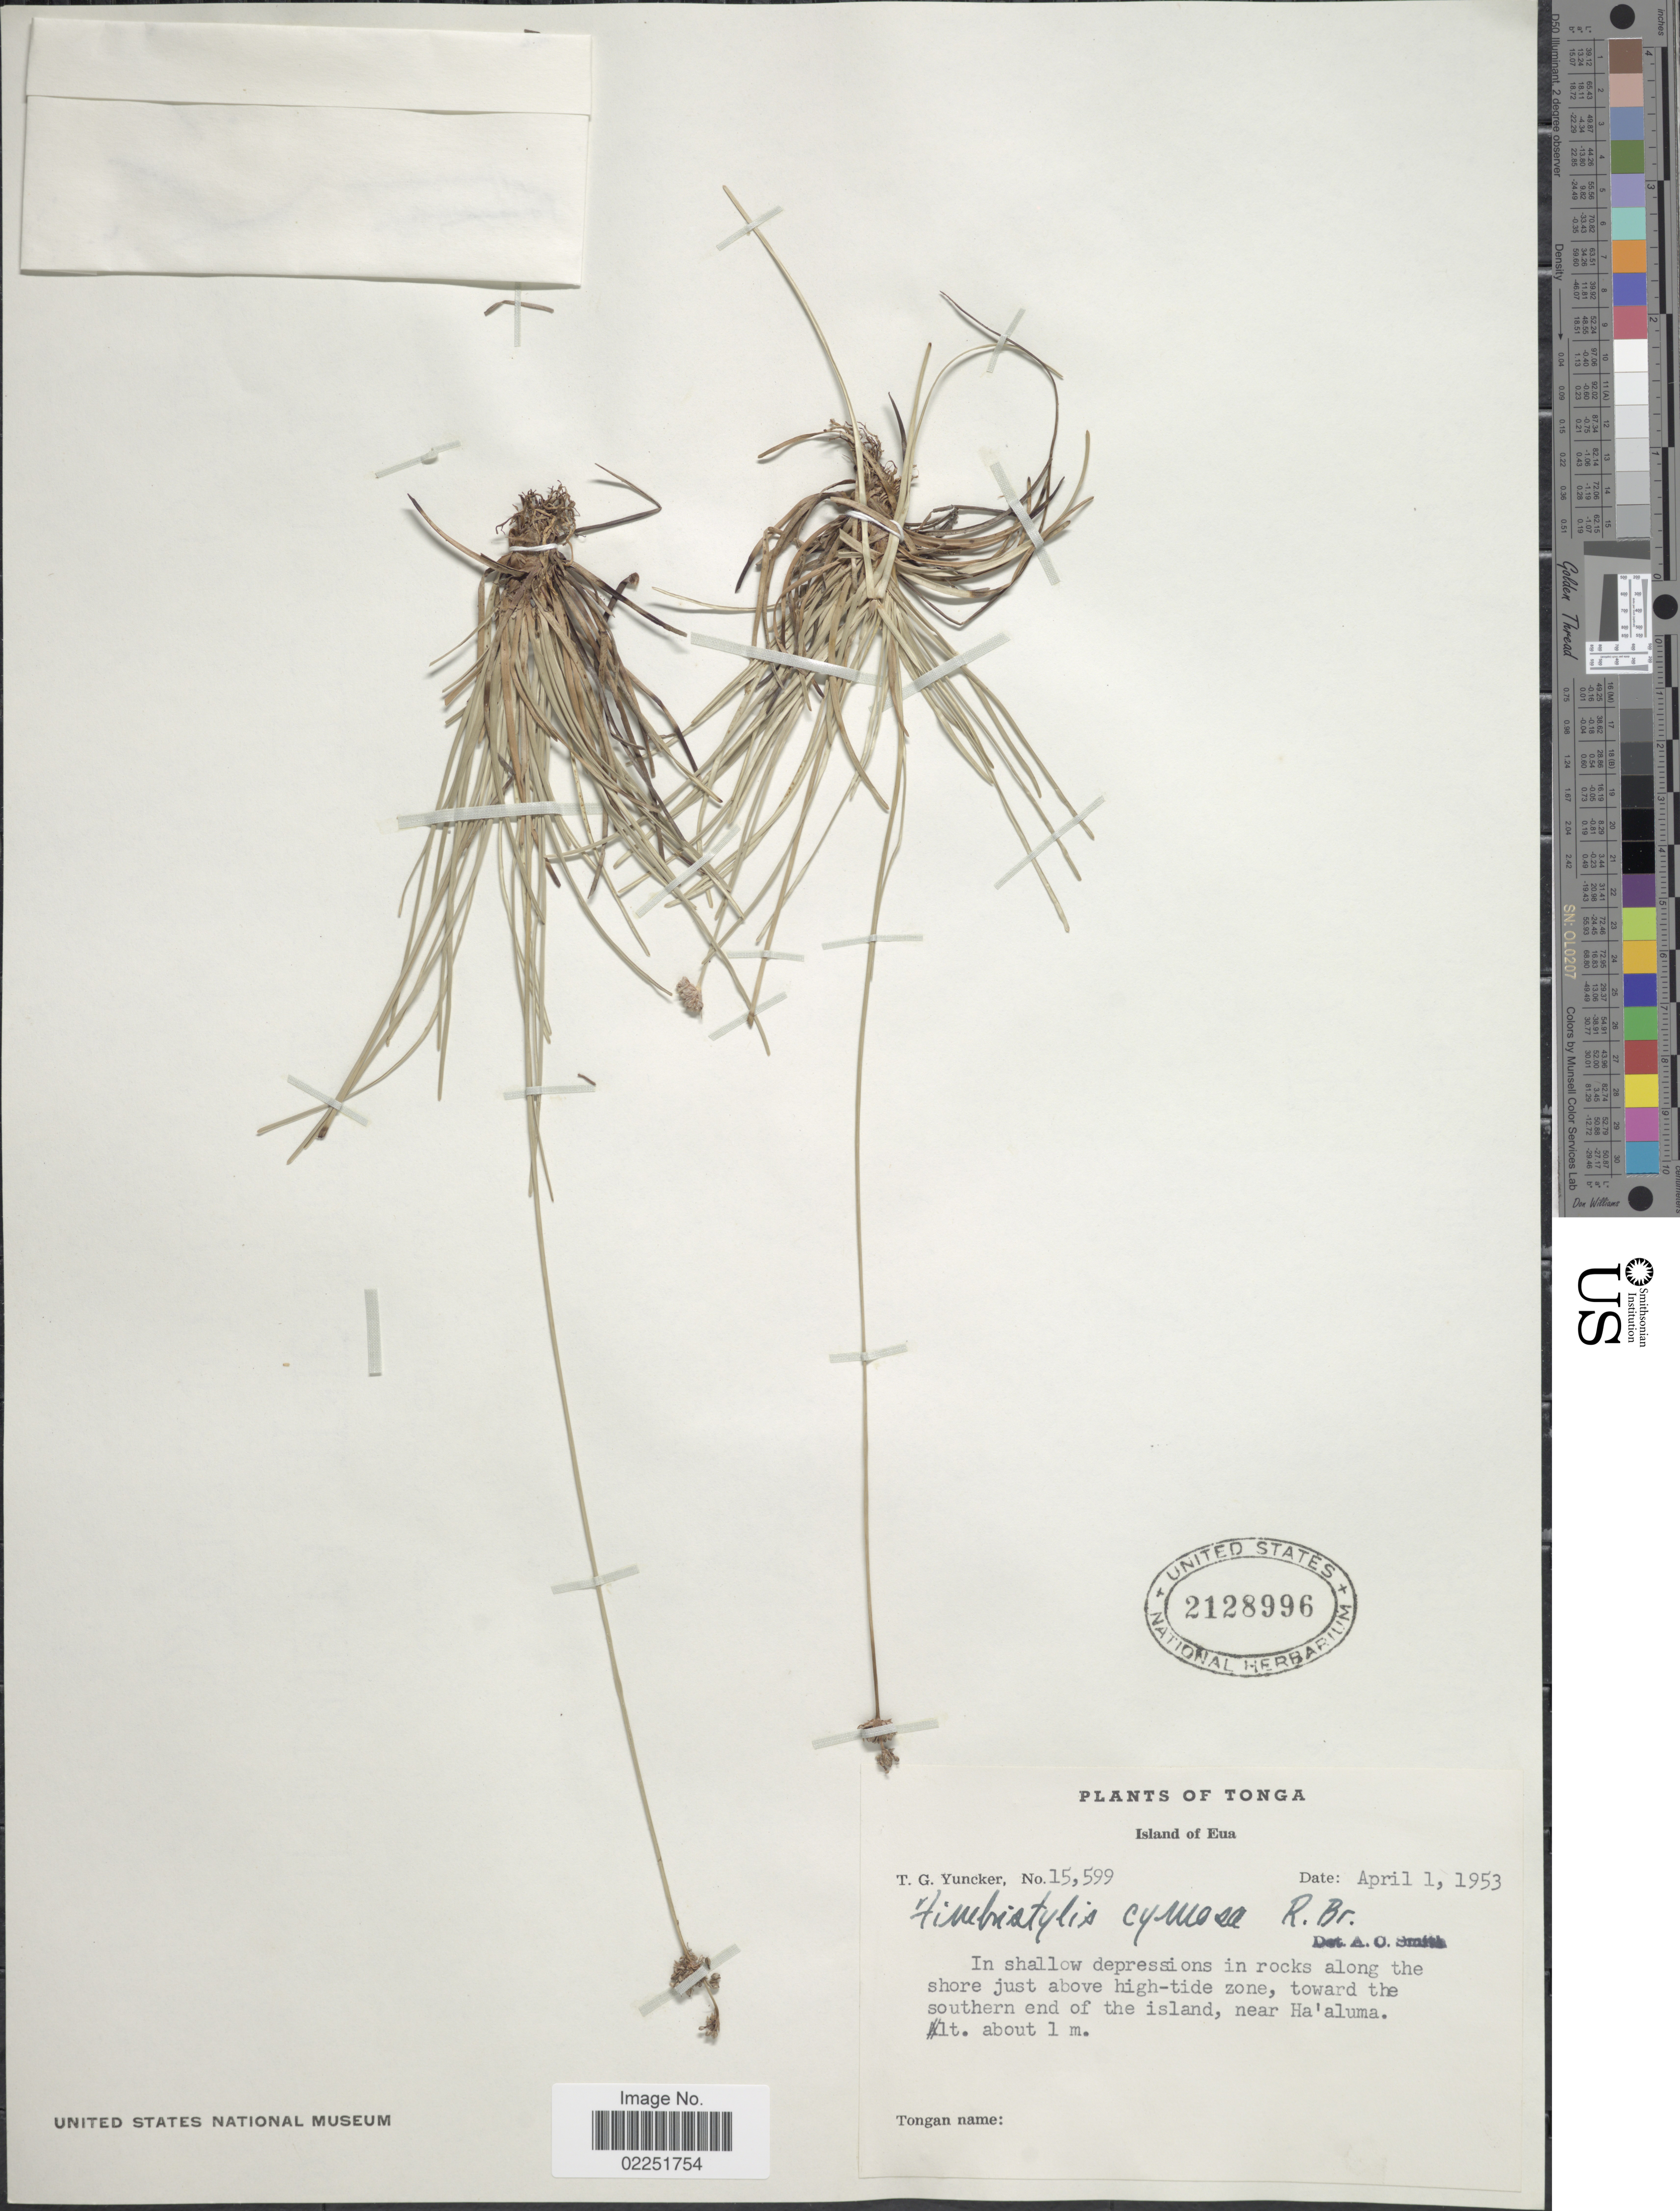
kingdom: Plantae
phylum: Tracheophyta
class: Liliopsida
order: Poales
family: Cyperaceae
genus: Fimbristylis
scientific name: Fimbristylis cymosa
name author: R. Br.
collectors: T. G. Yuncker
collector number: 15599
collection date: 1953-04-01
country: Tonga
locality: Island of Eua., along the shore just above high-tide zone, toward southern end of the island, near Ha'aluma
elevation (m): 1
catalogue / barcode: US 2128996